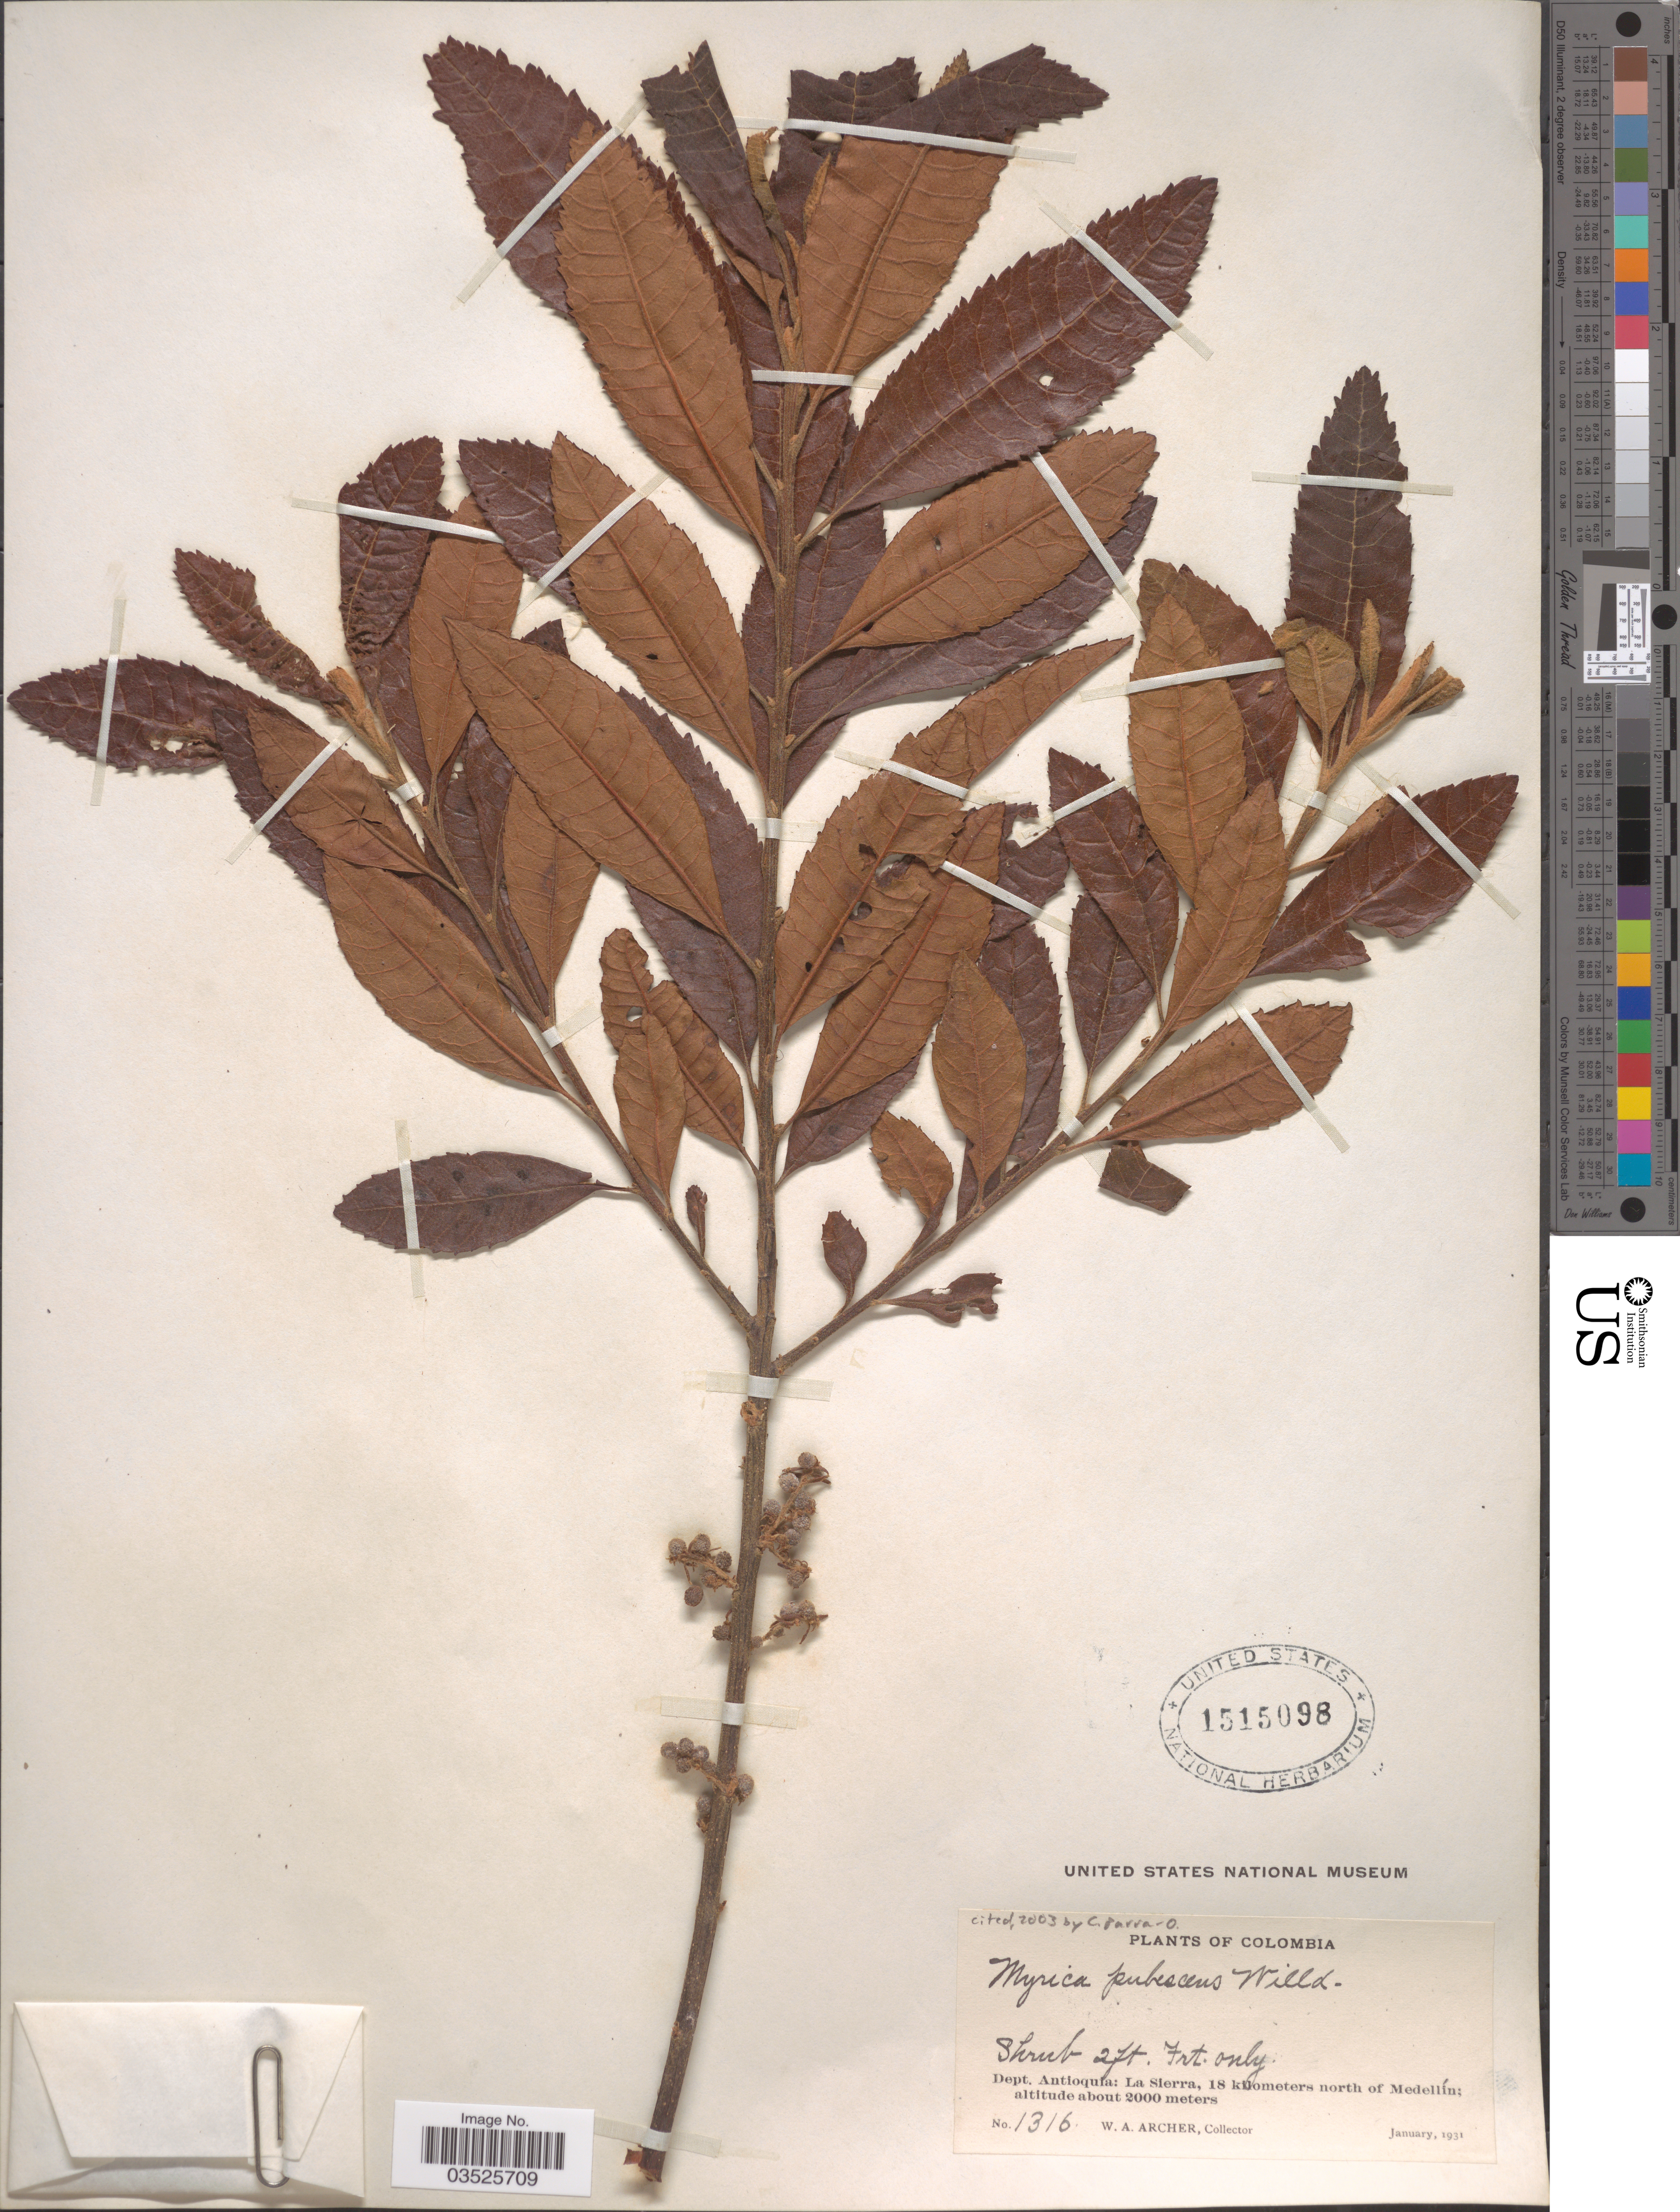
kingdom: Plantae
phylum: Tracheophyta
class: Magnoliopsida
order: Fagales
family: Myricaceae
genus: Morella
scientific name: Morella pubescens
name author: (Humb. & Bonpl. ex Willd.) Wilbur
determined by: Strong, M. T., (US), Smithsonian Institution - National Museum of Natural History (UNITED STATES)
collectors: W. Archer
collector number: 1316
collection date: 1931-01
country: Colombia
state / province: Antioquia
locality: Dept. Antioquia: La Sierra, 18 kilometers north of Medellín.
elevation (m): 2000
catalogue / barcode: US 1515098